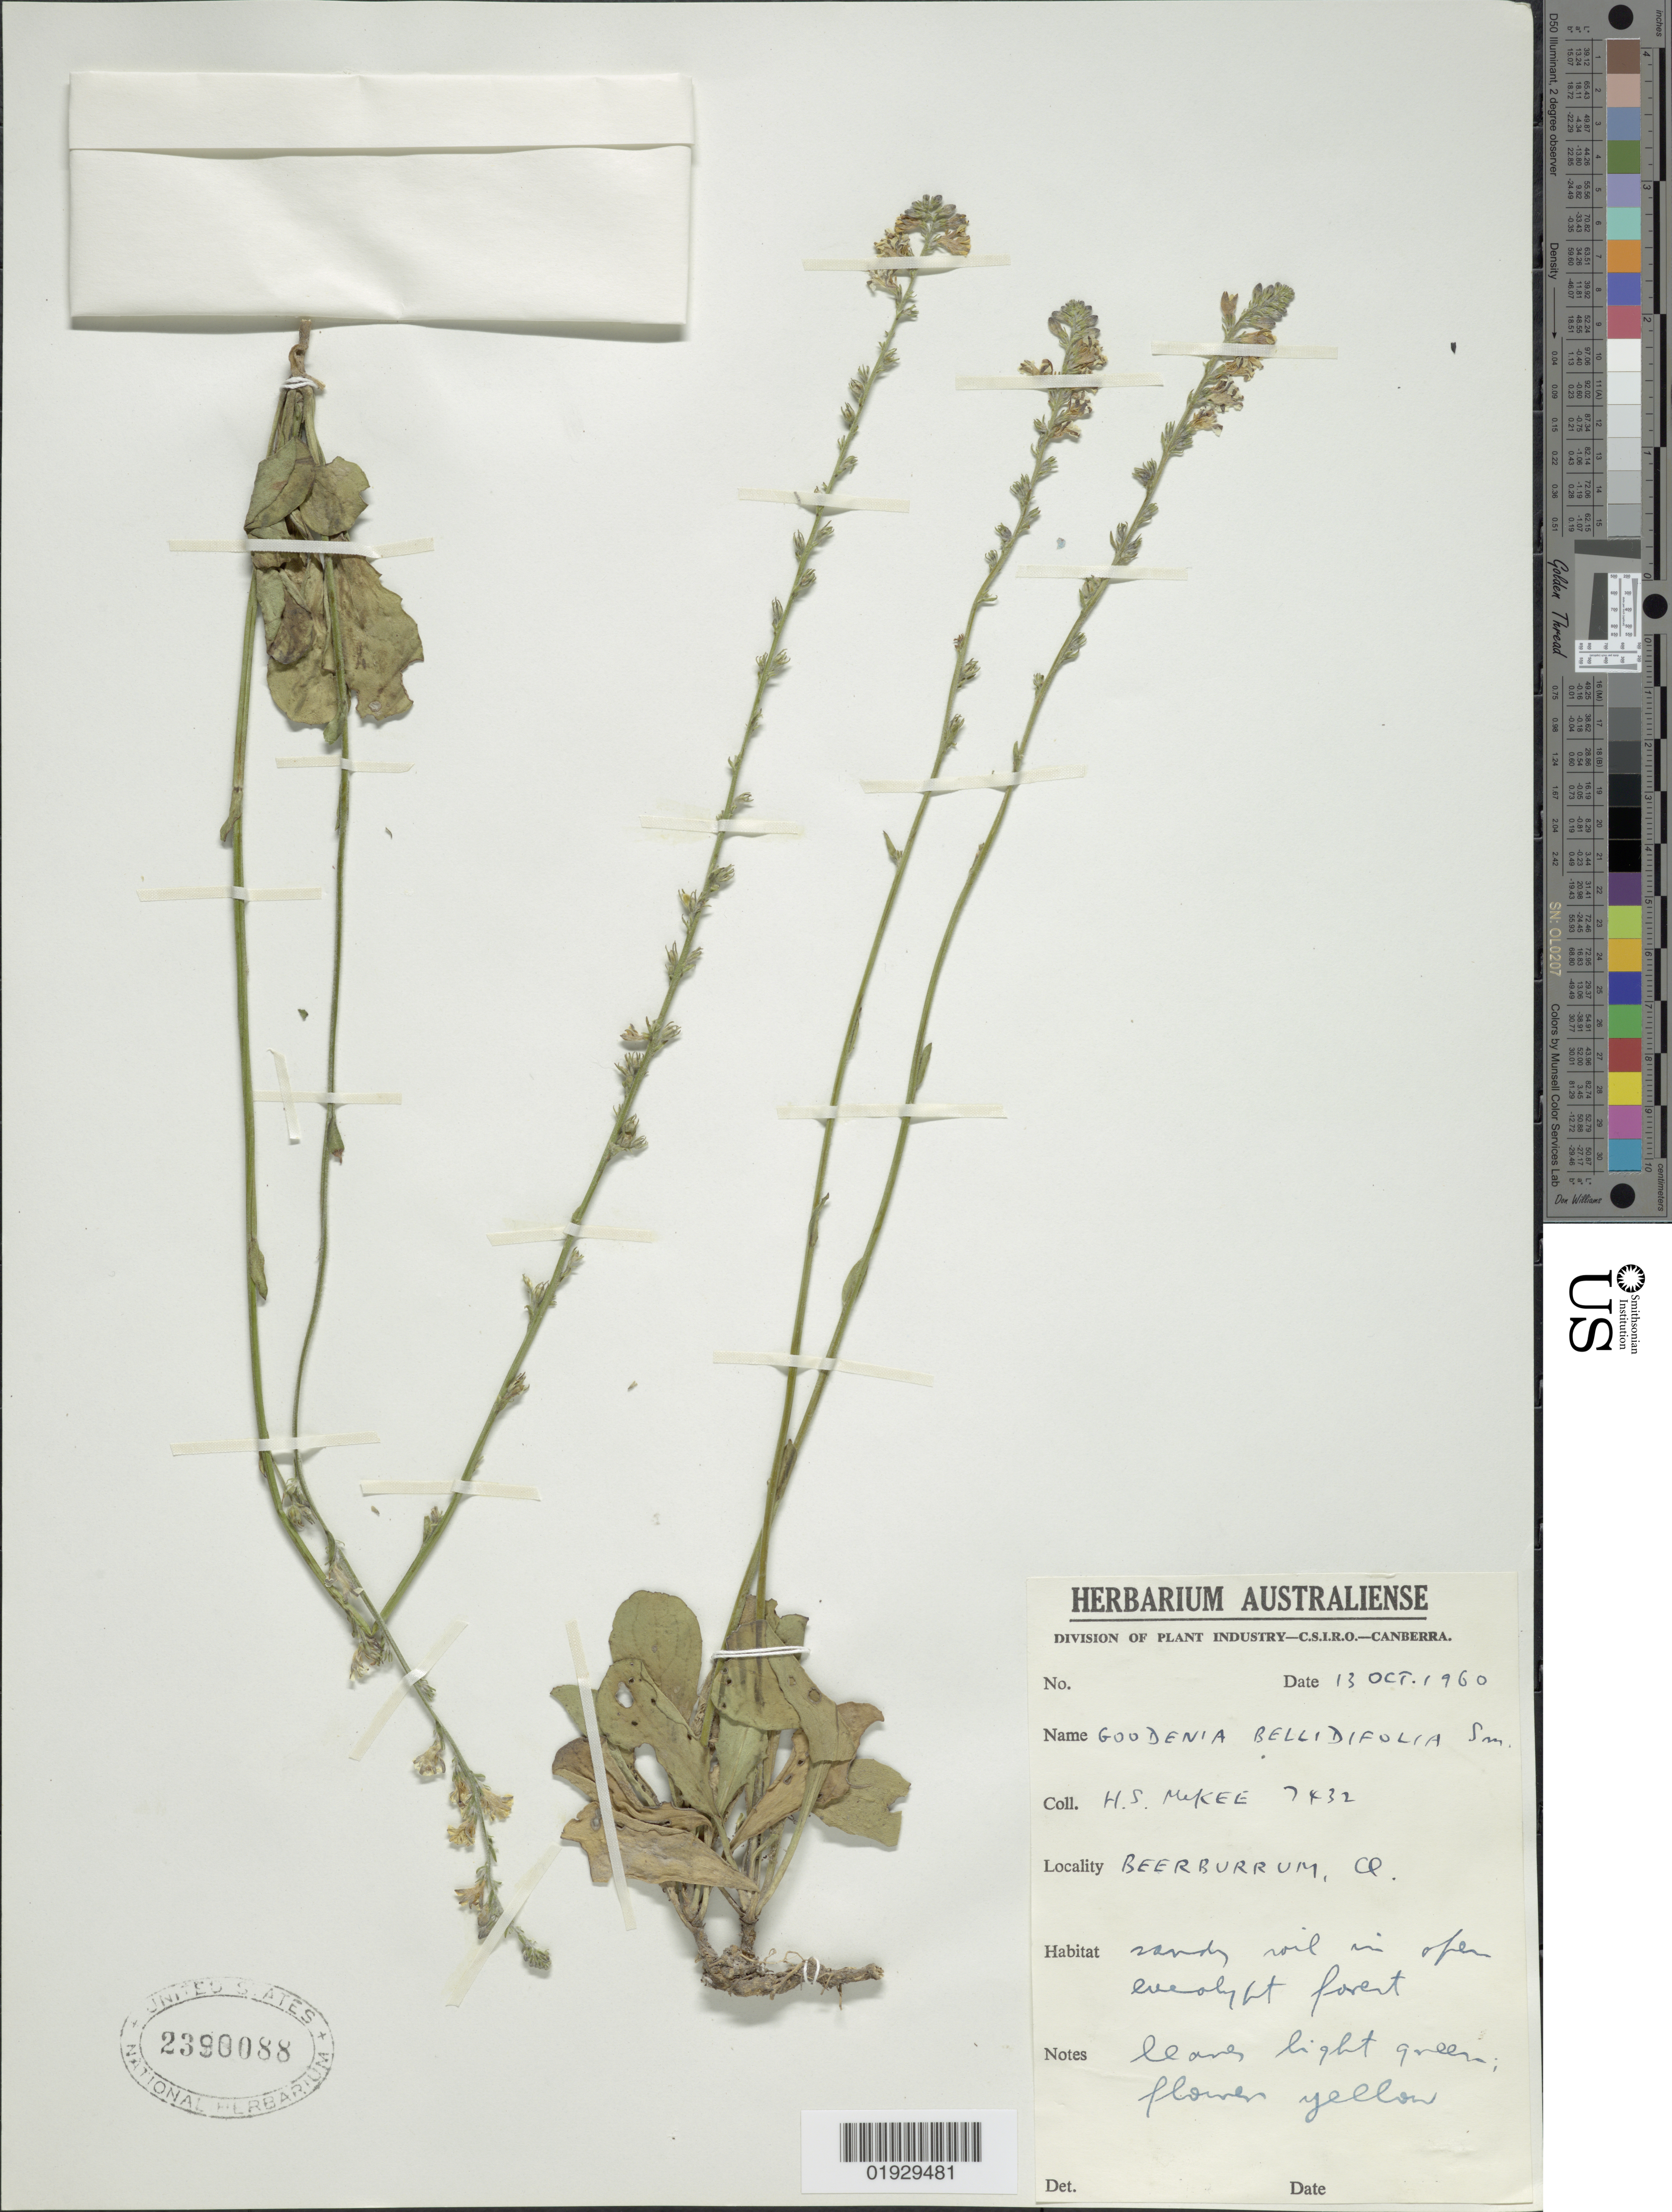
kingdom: Plantae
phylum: Tracheophyta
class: Magnoliopsida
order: Asterales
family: Goodeniaceae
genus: Goodenia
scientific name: Goodenia bellidifolia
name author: Sm.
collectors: H. S. McKee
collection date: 1960-10-13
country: Australia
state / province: Queensland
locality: Beerburrum, Q.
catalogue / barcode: US 2390088